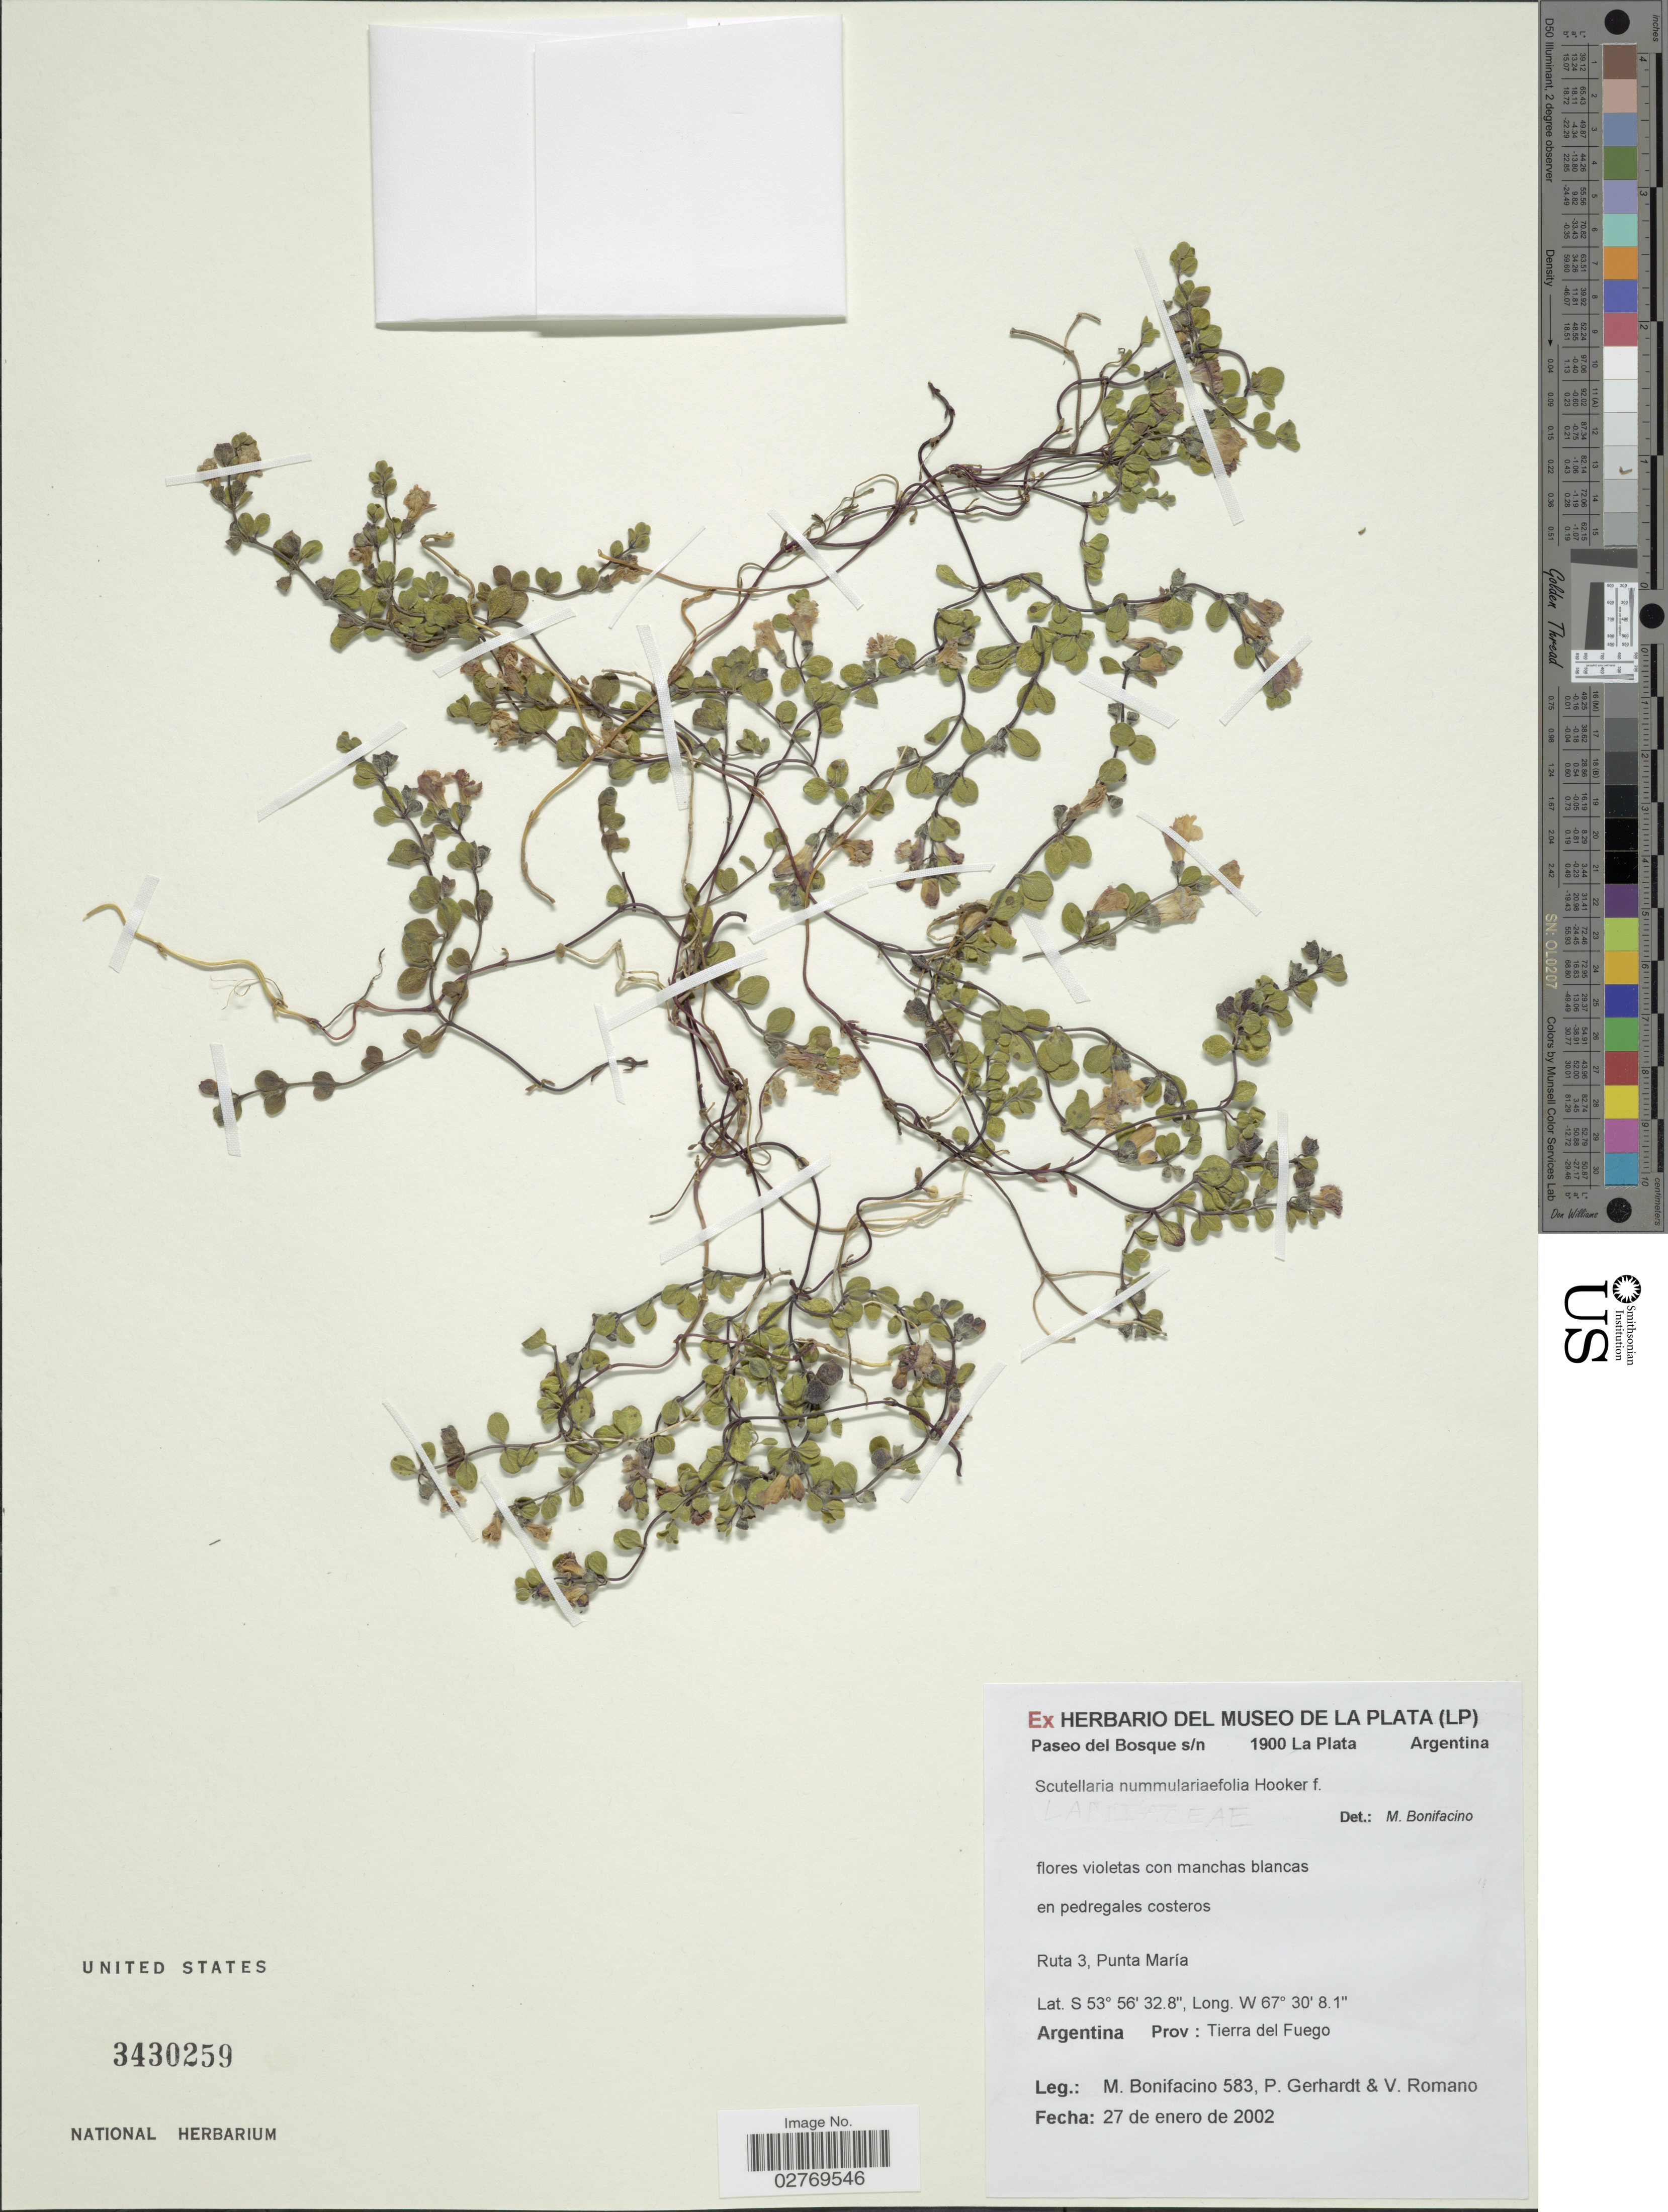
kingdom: Plantae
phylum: Tracheophyta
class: Magnoliopsida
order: Lamiales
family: Lamiaceae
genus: Scutellaria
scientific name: Scutellaria nummulariifolia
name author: Hook. f.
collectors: M. Bonifacino, P. Gerhardt & V. Romano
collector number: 0583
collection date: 2002-01-27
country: Argentina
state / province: Tierra del Fuego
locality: Ruta 3, Punta Maria.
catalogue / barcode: US 3430259